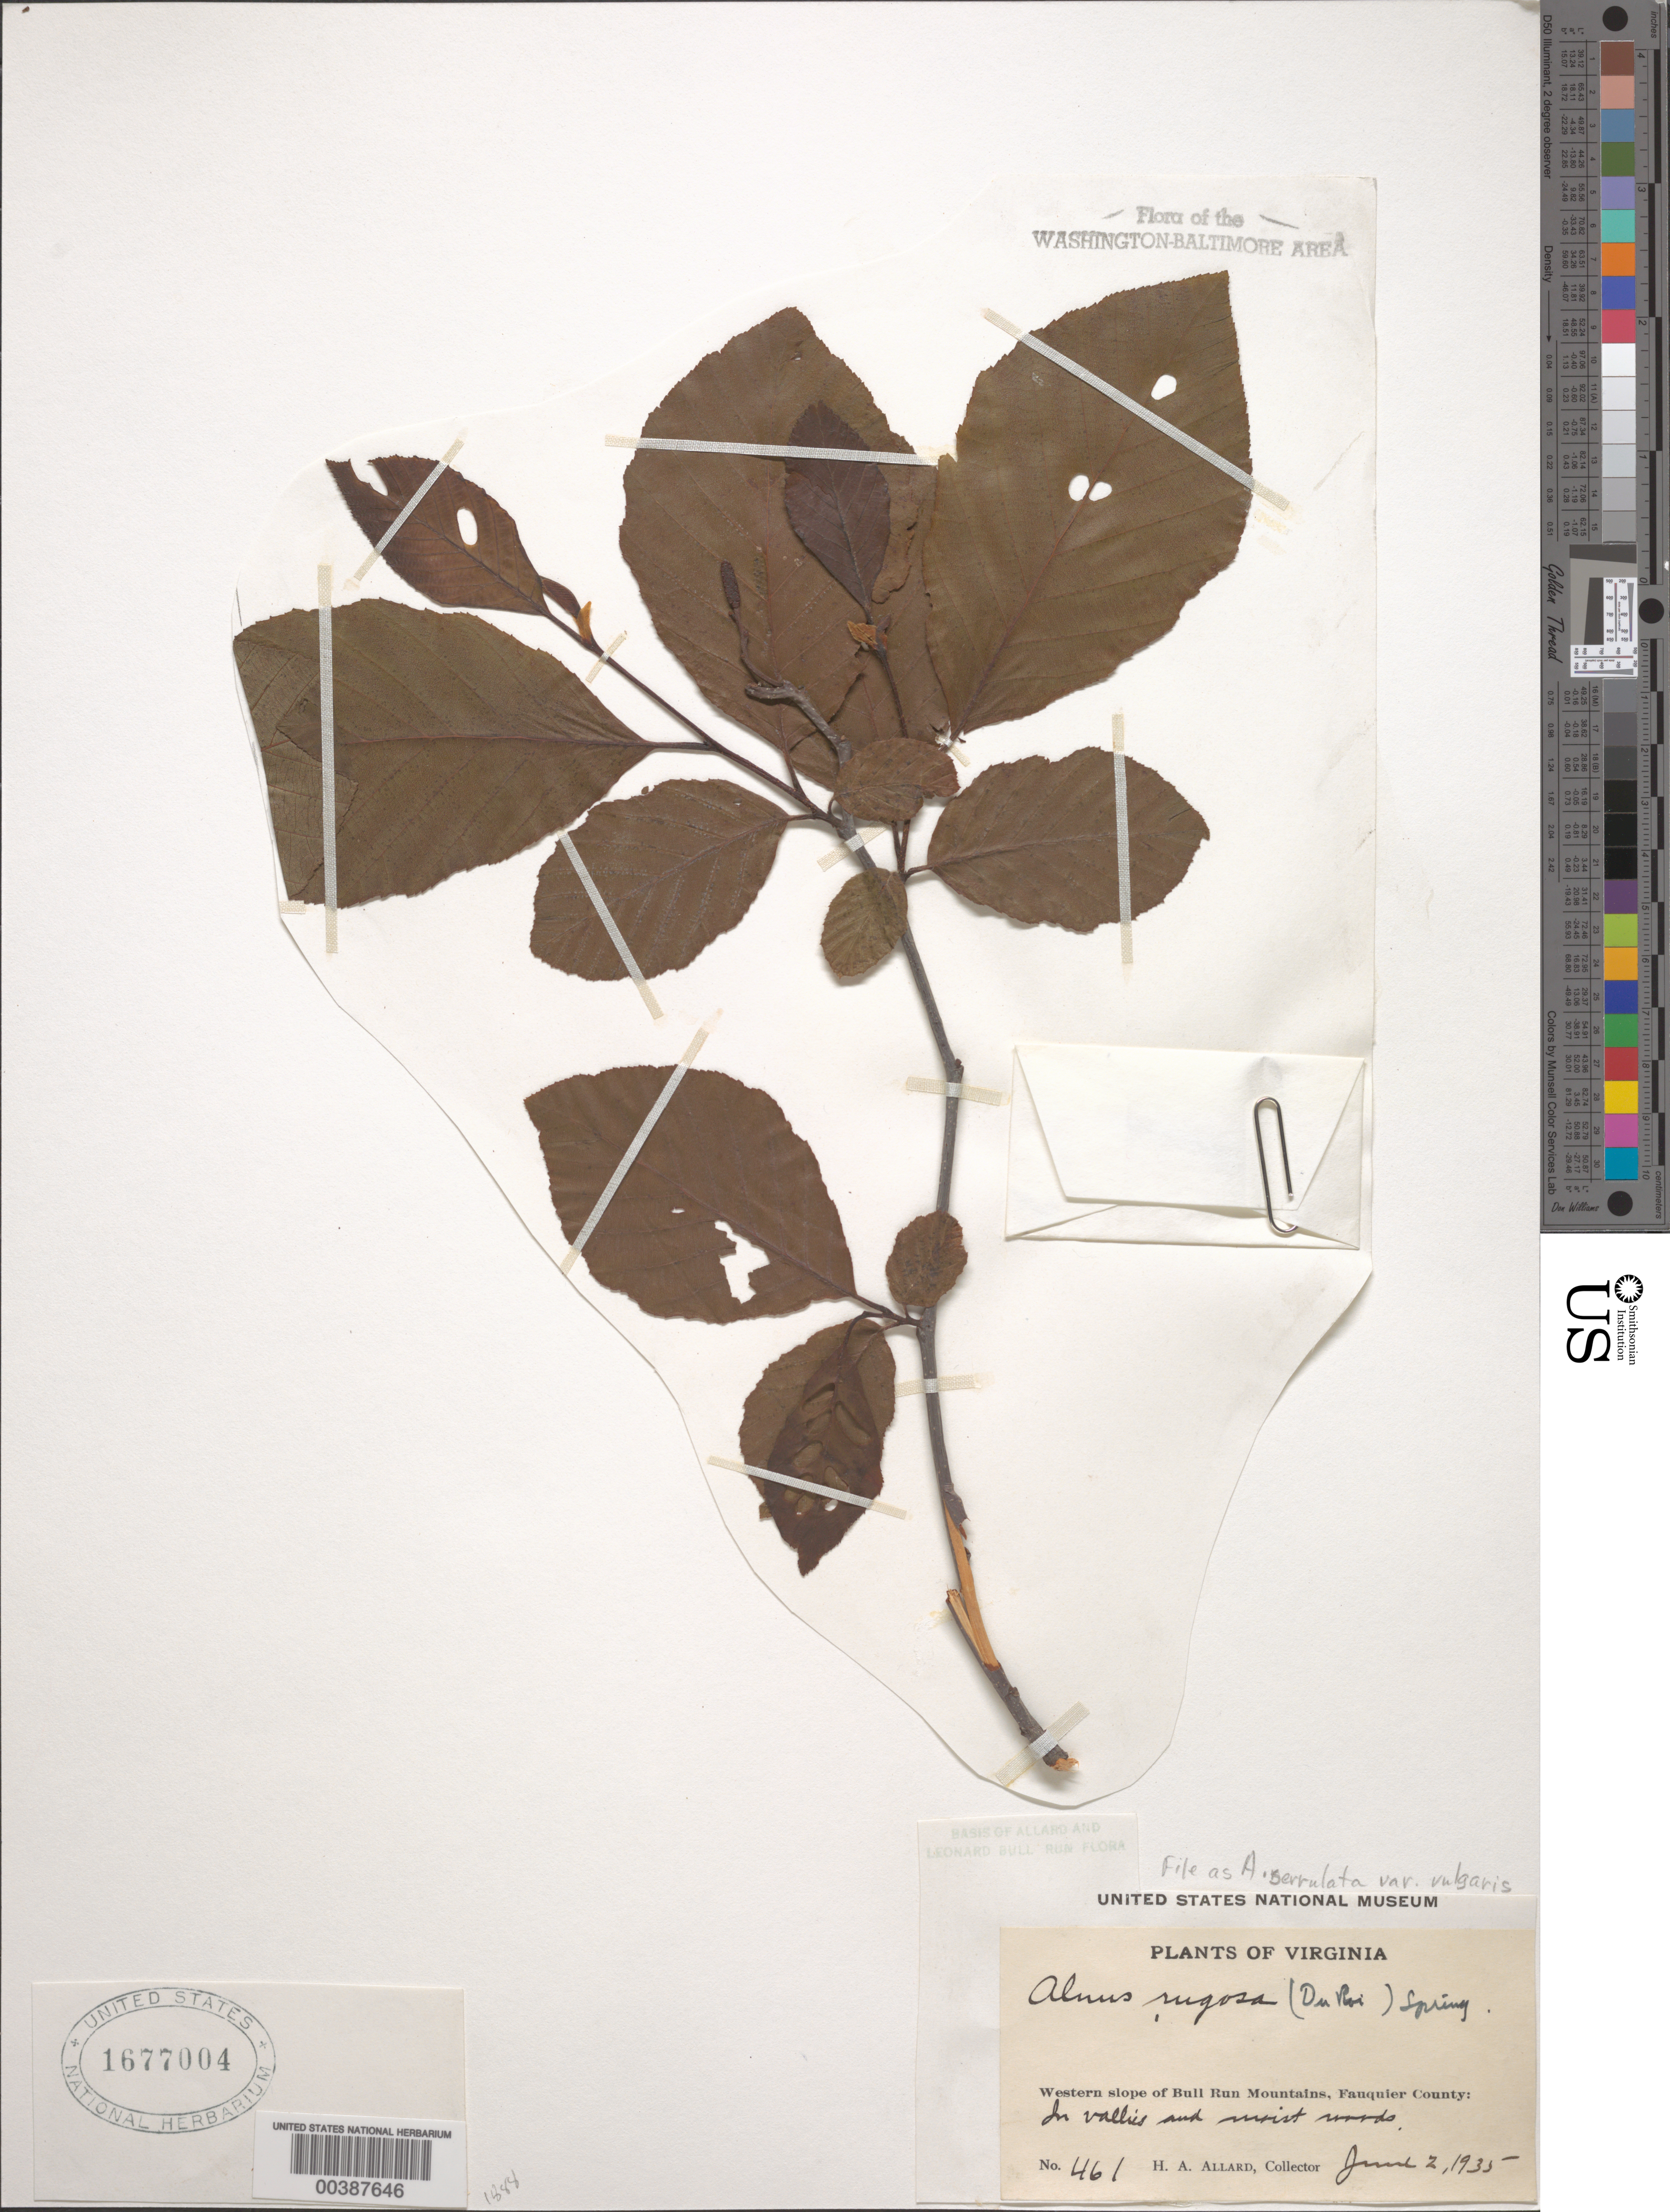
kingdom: Plantae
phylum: Tracheophyta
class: Magnoliopsida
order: Fagales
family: Betulaceae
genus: Alnus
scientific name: Alnus serrulata var. vulgaris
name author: Fernald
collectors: H. A. Allard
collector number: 461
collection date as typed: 02 Jun 1935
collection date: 1935-06-02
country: United States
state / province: Virginia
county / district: Fauquier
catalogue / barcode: US 1677004